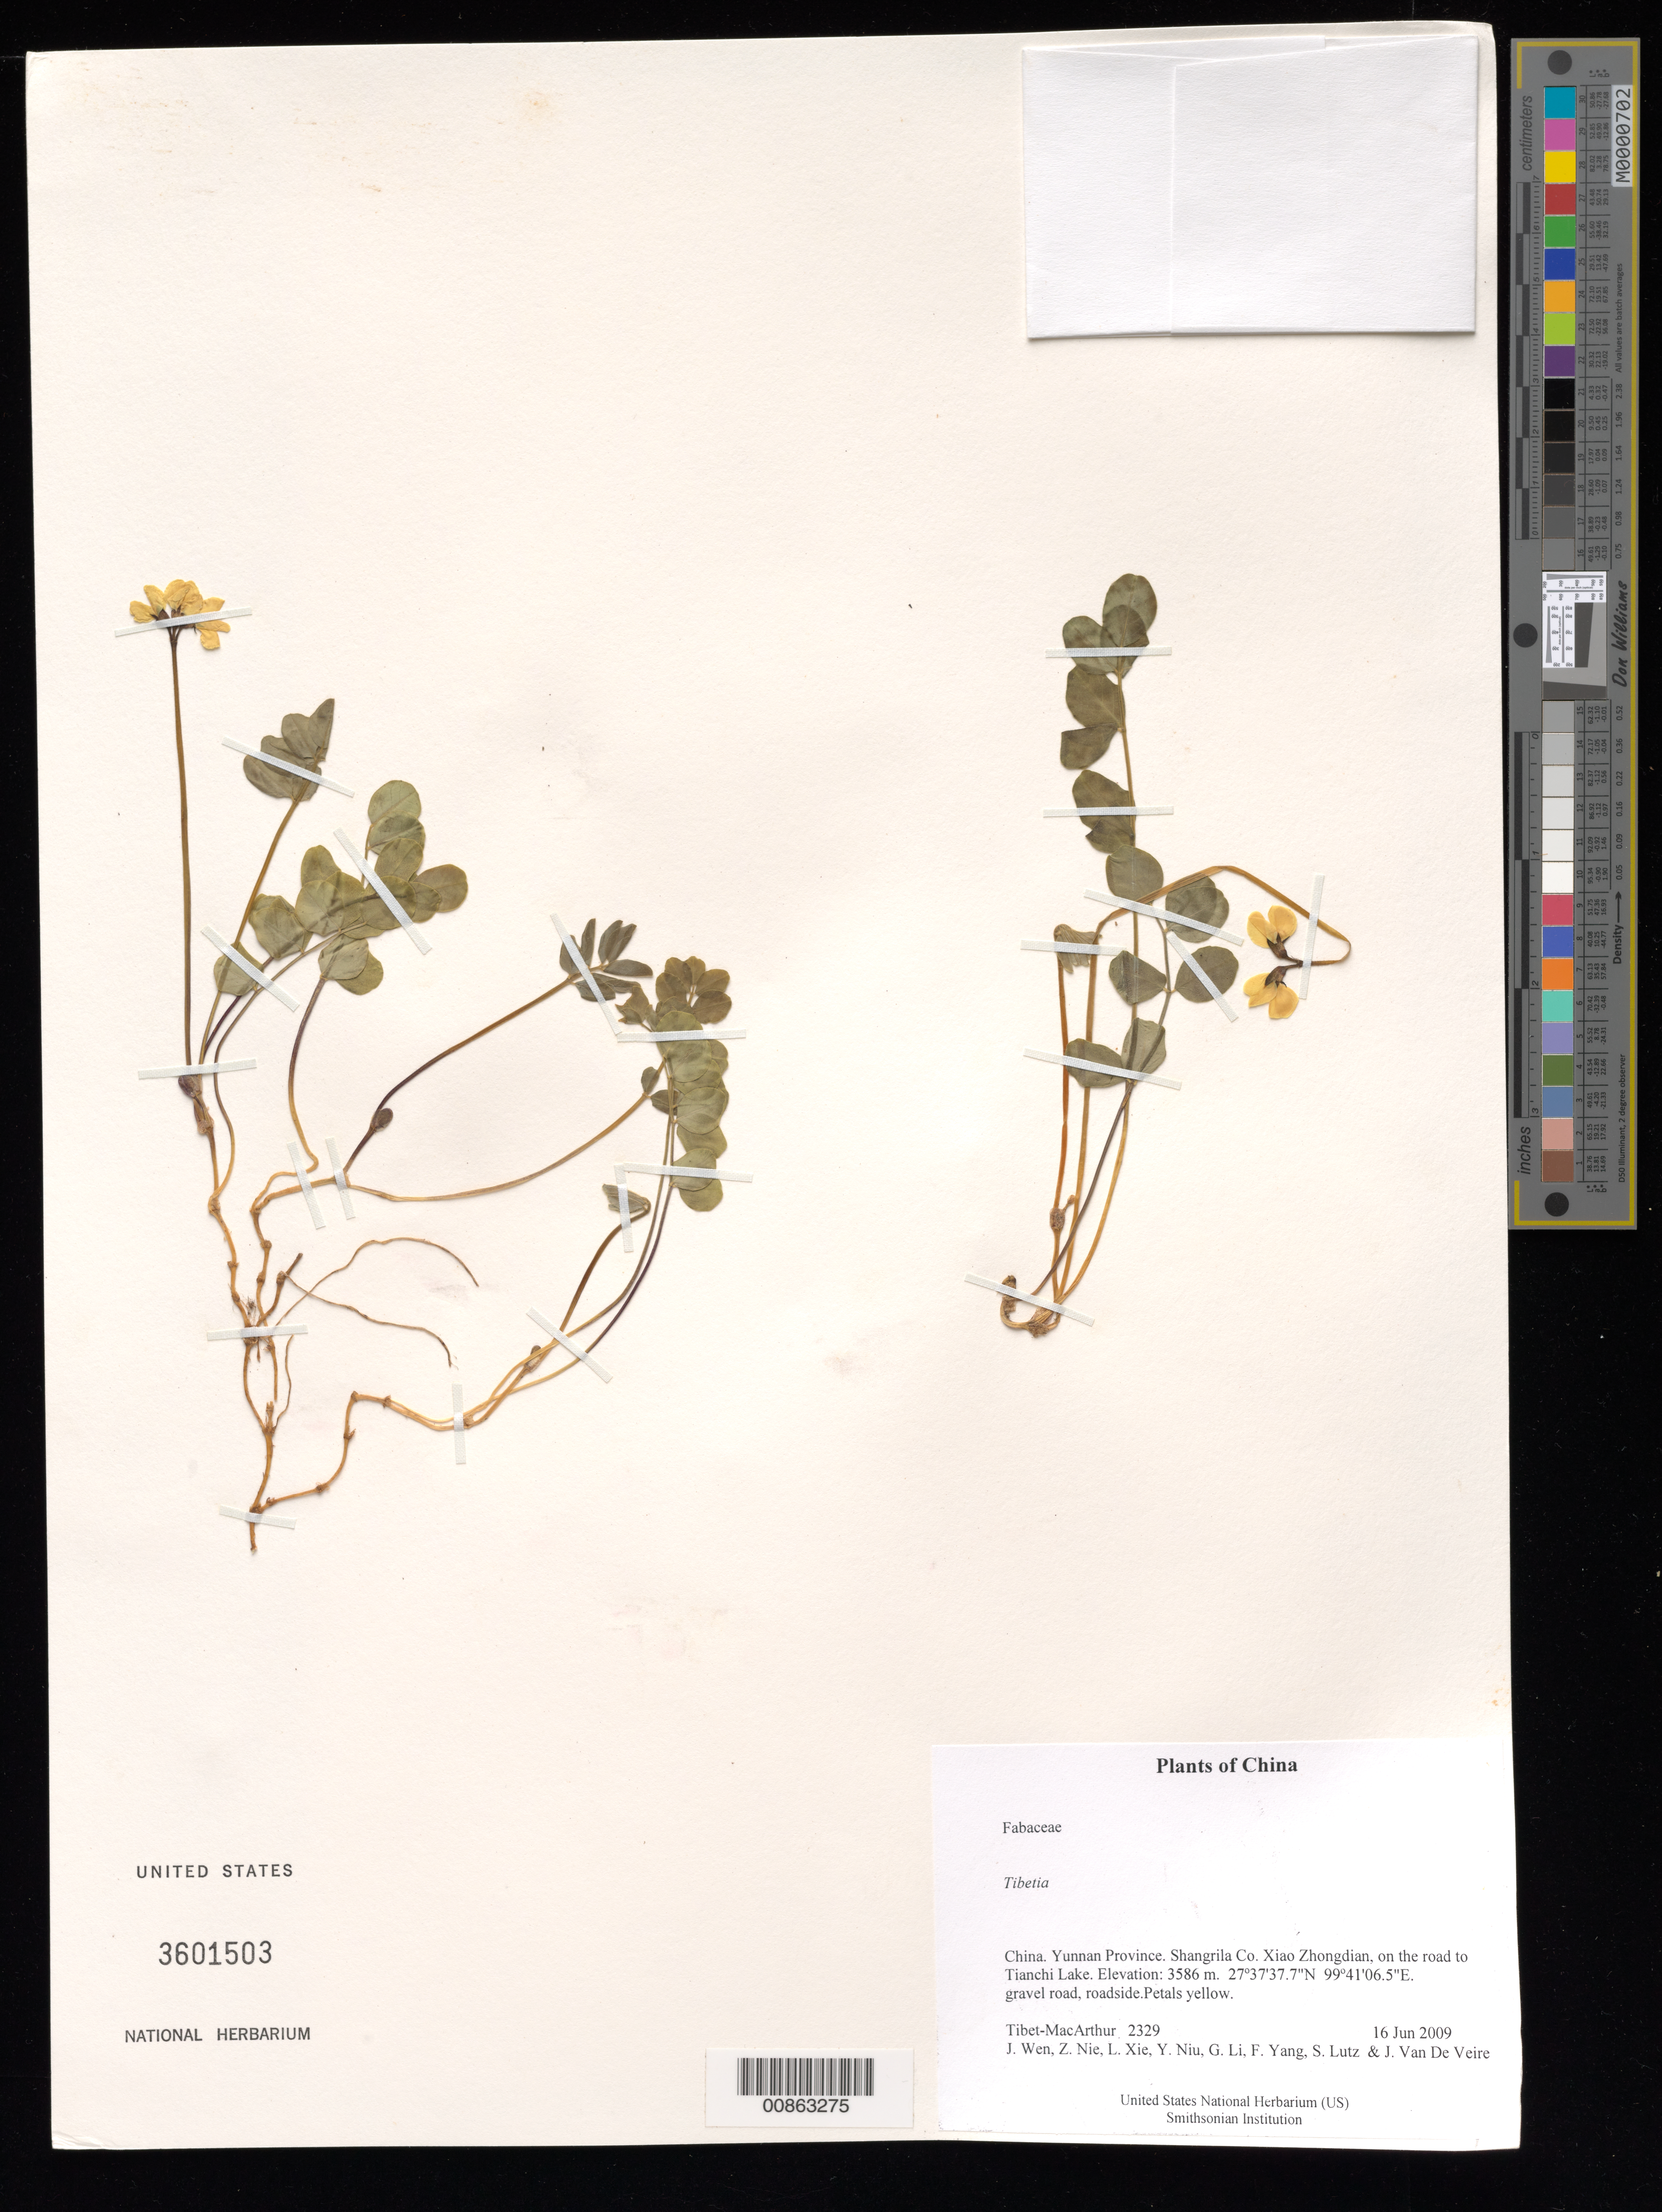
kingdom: Plantae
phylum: Tracheophyta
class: Magnoliopsida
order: Fabales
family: Fabaceae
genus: Tibetia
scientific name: Tibetia sp.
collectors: Tibet-MacArthur, J. Wen, Z. Nie, L. Xie, Y. Niu, G. Li, F. Yang, S. Lutz & J. Van De Veire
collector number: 2329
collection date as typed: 16 Jun 2009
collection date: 2009-06-16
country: China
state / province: Yunnan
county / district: Shangrila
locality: Xiao Zhongdian, on the road to Tianchi Lake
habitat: gravel road, roadside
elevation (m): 3586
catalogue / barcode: US 3601503